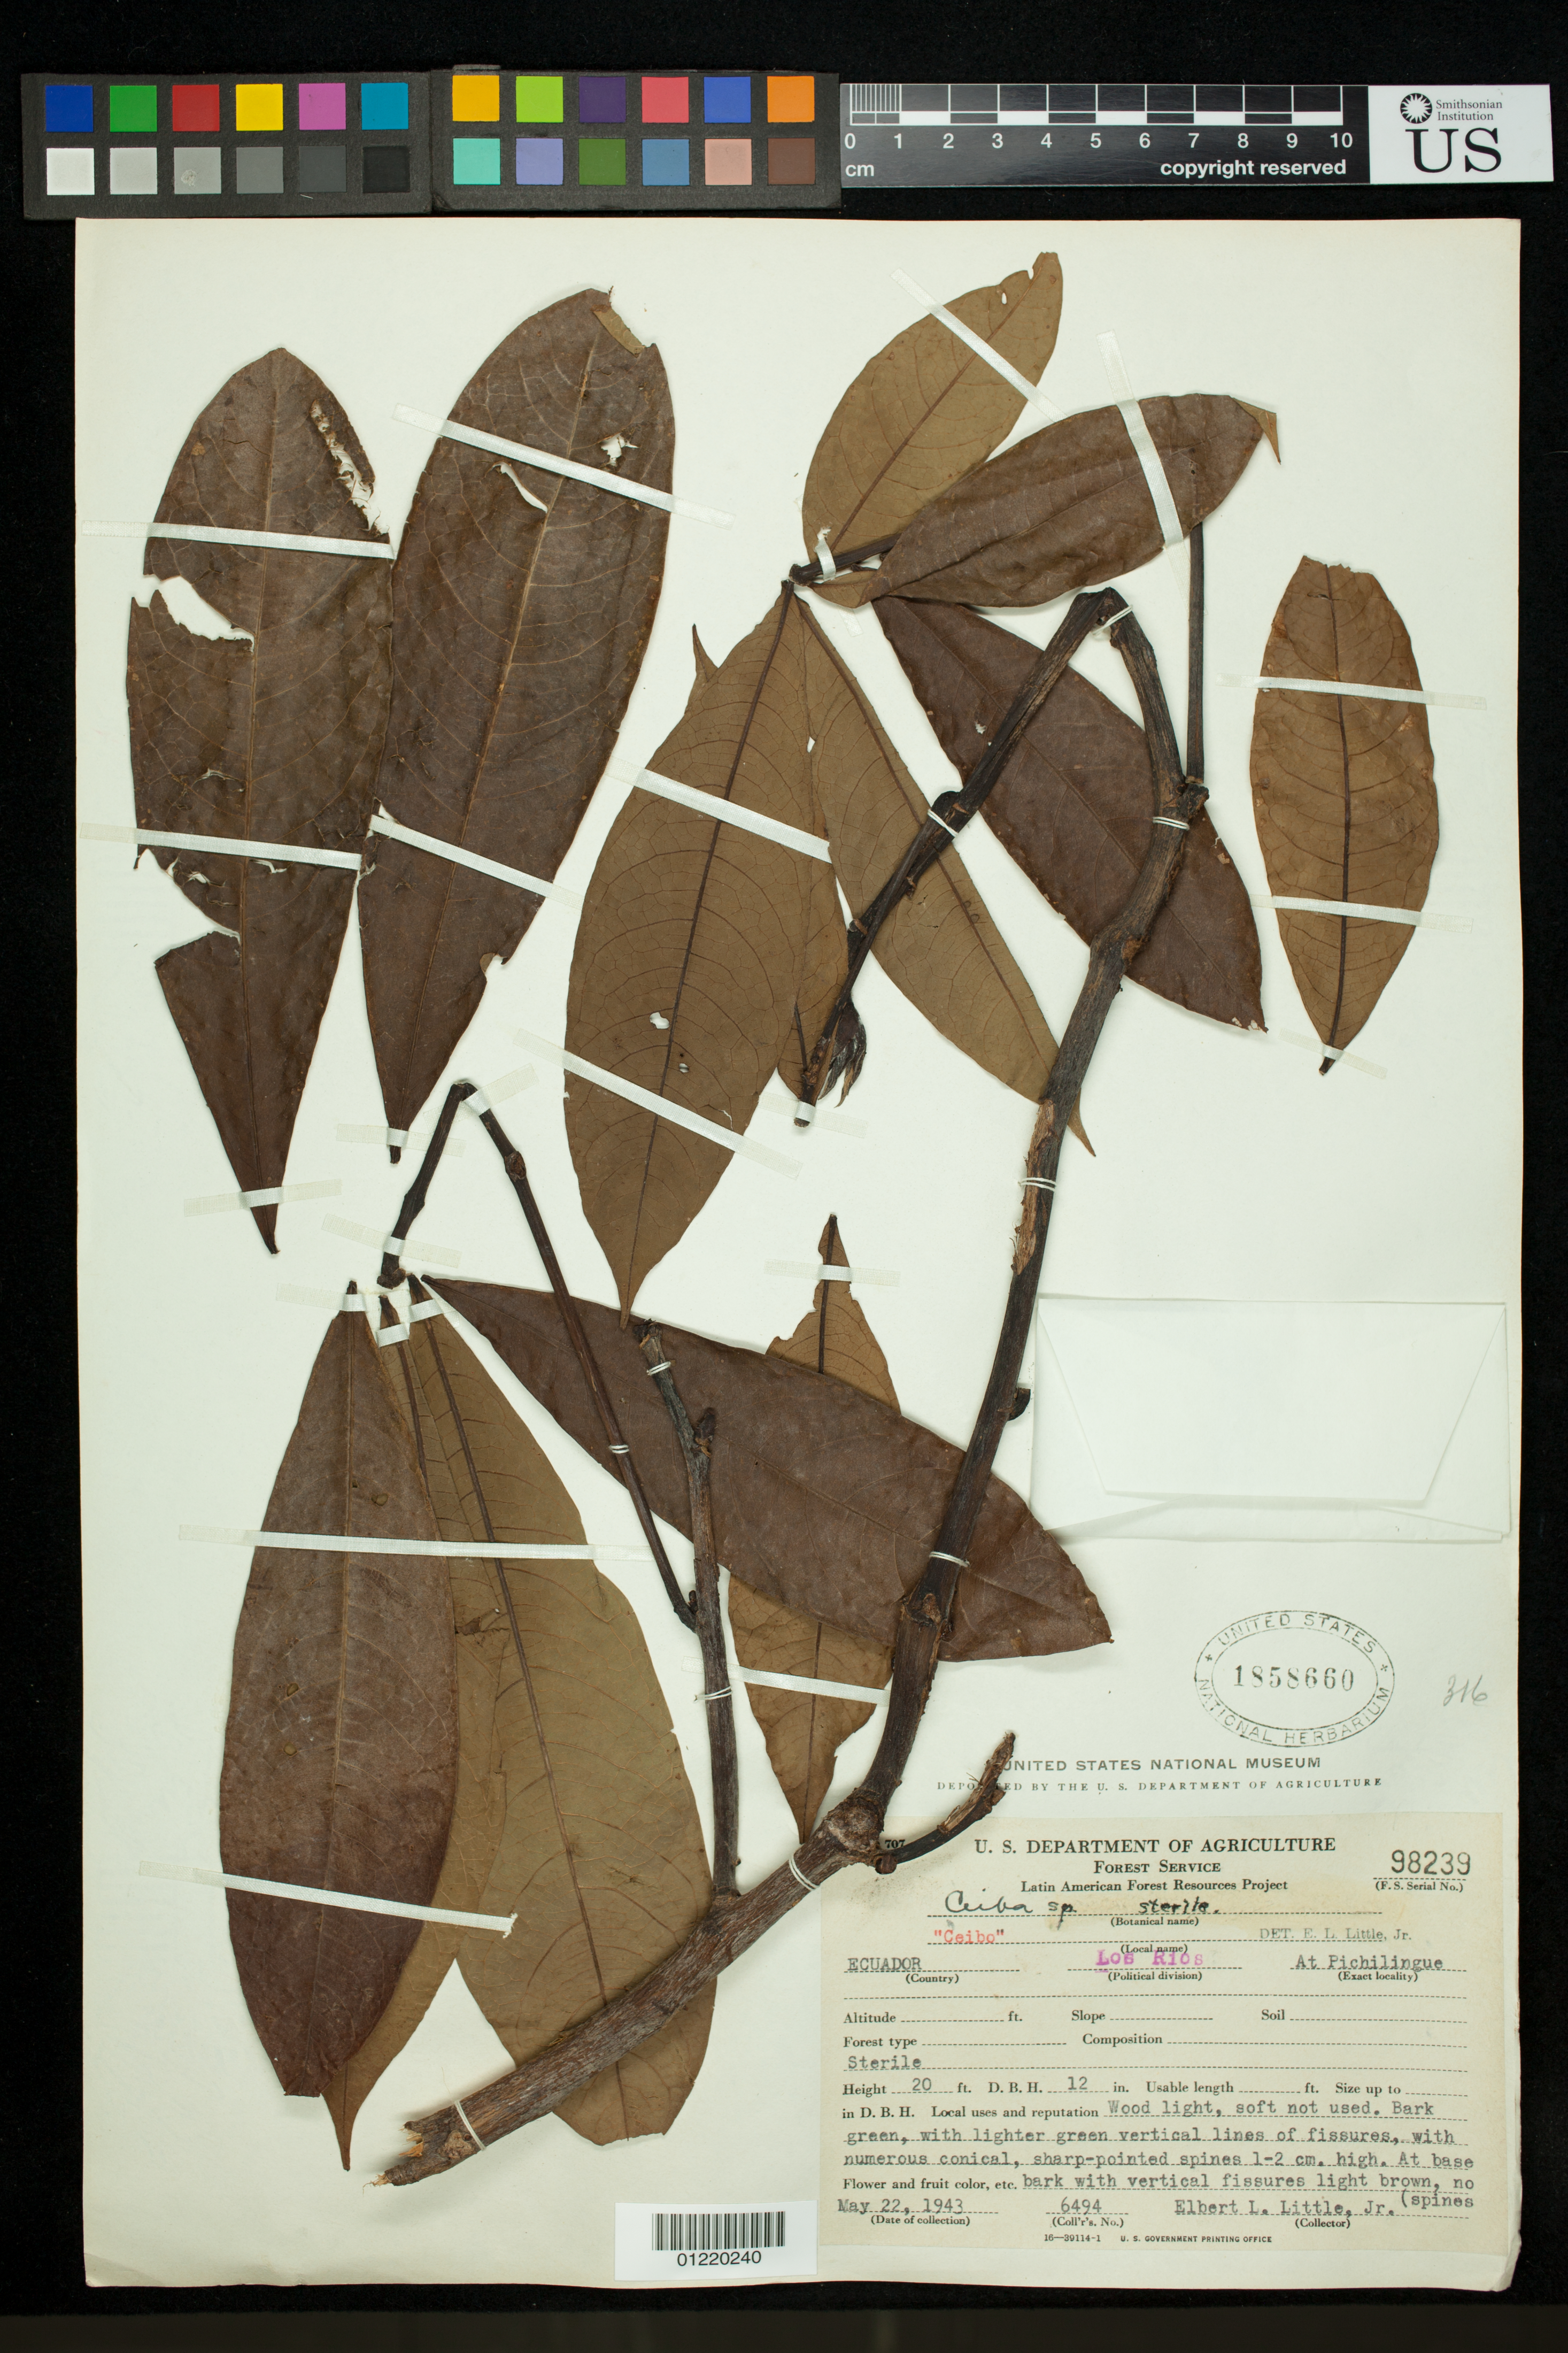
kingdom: Plantae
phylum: Tracheophyta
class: Magnoliopsida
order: Malvales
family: Malvaceae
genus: Ceiba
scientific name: Ceiba pentandra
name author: (L.) Gaertn.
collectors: E. L. Little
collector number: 6494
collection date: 1943-05-22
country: Ecuador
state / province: Los Ríos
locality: At Pichilingue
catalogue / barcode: US 1858660